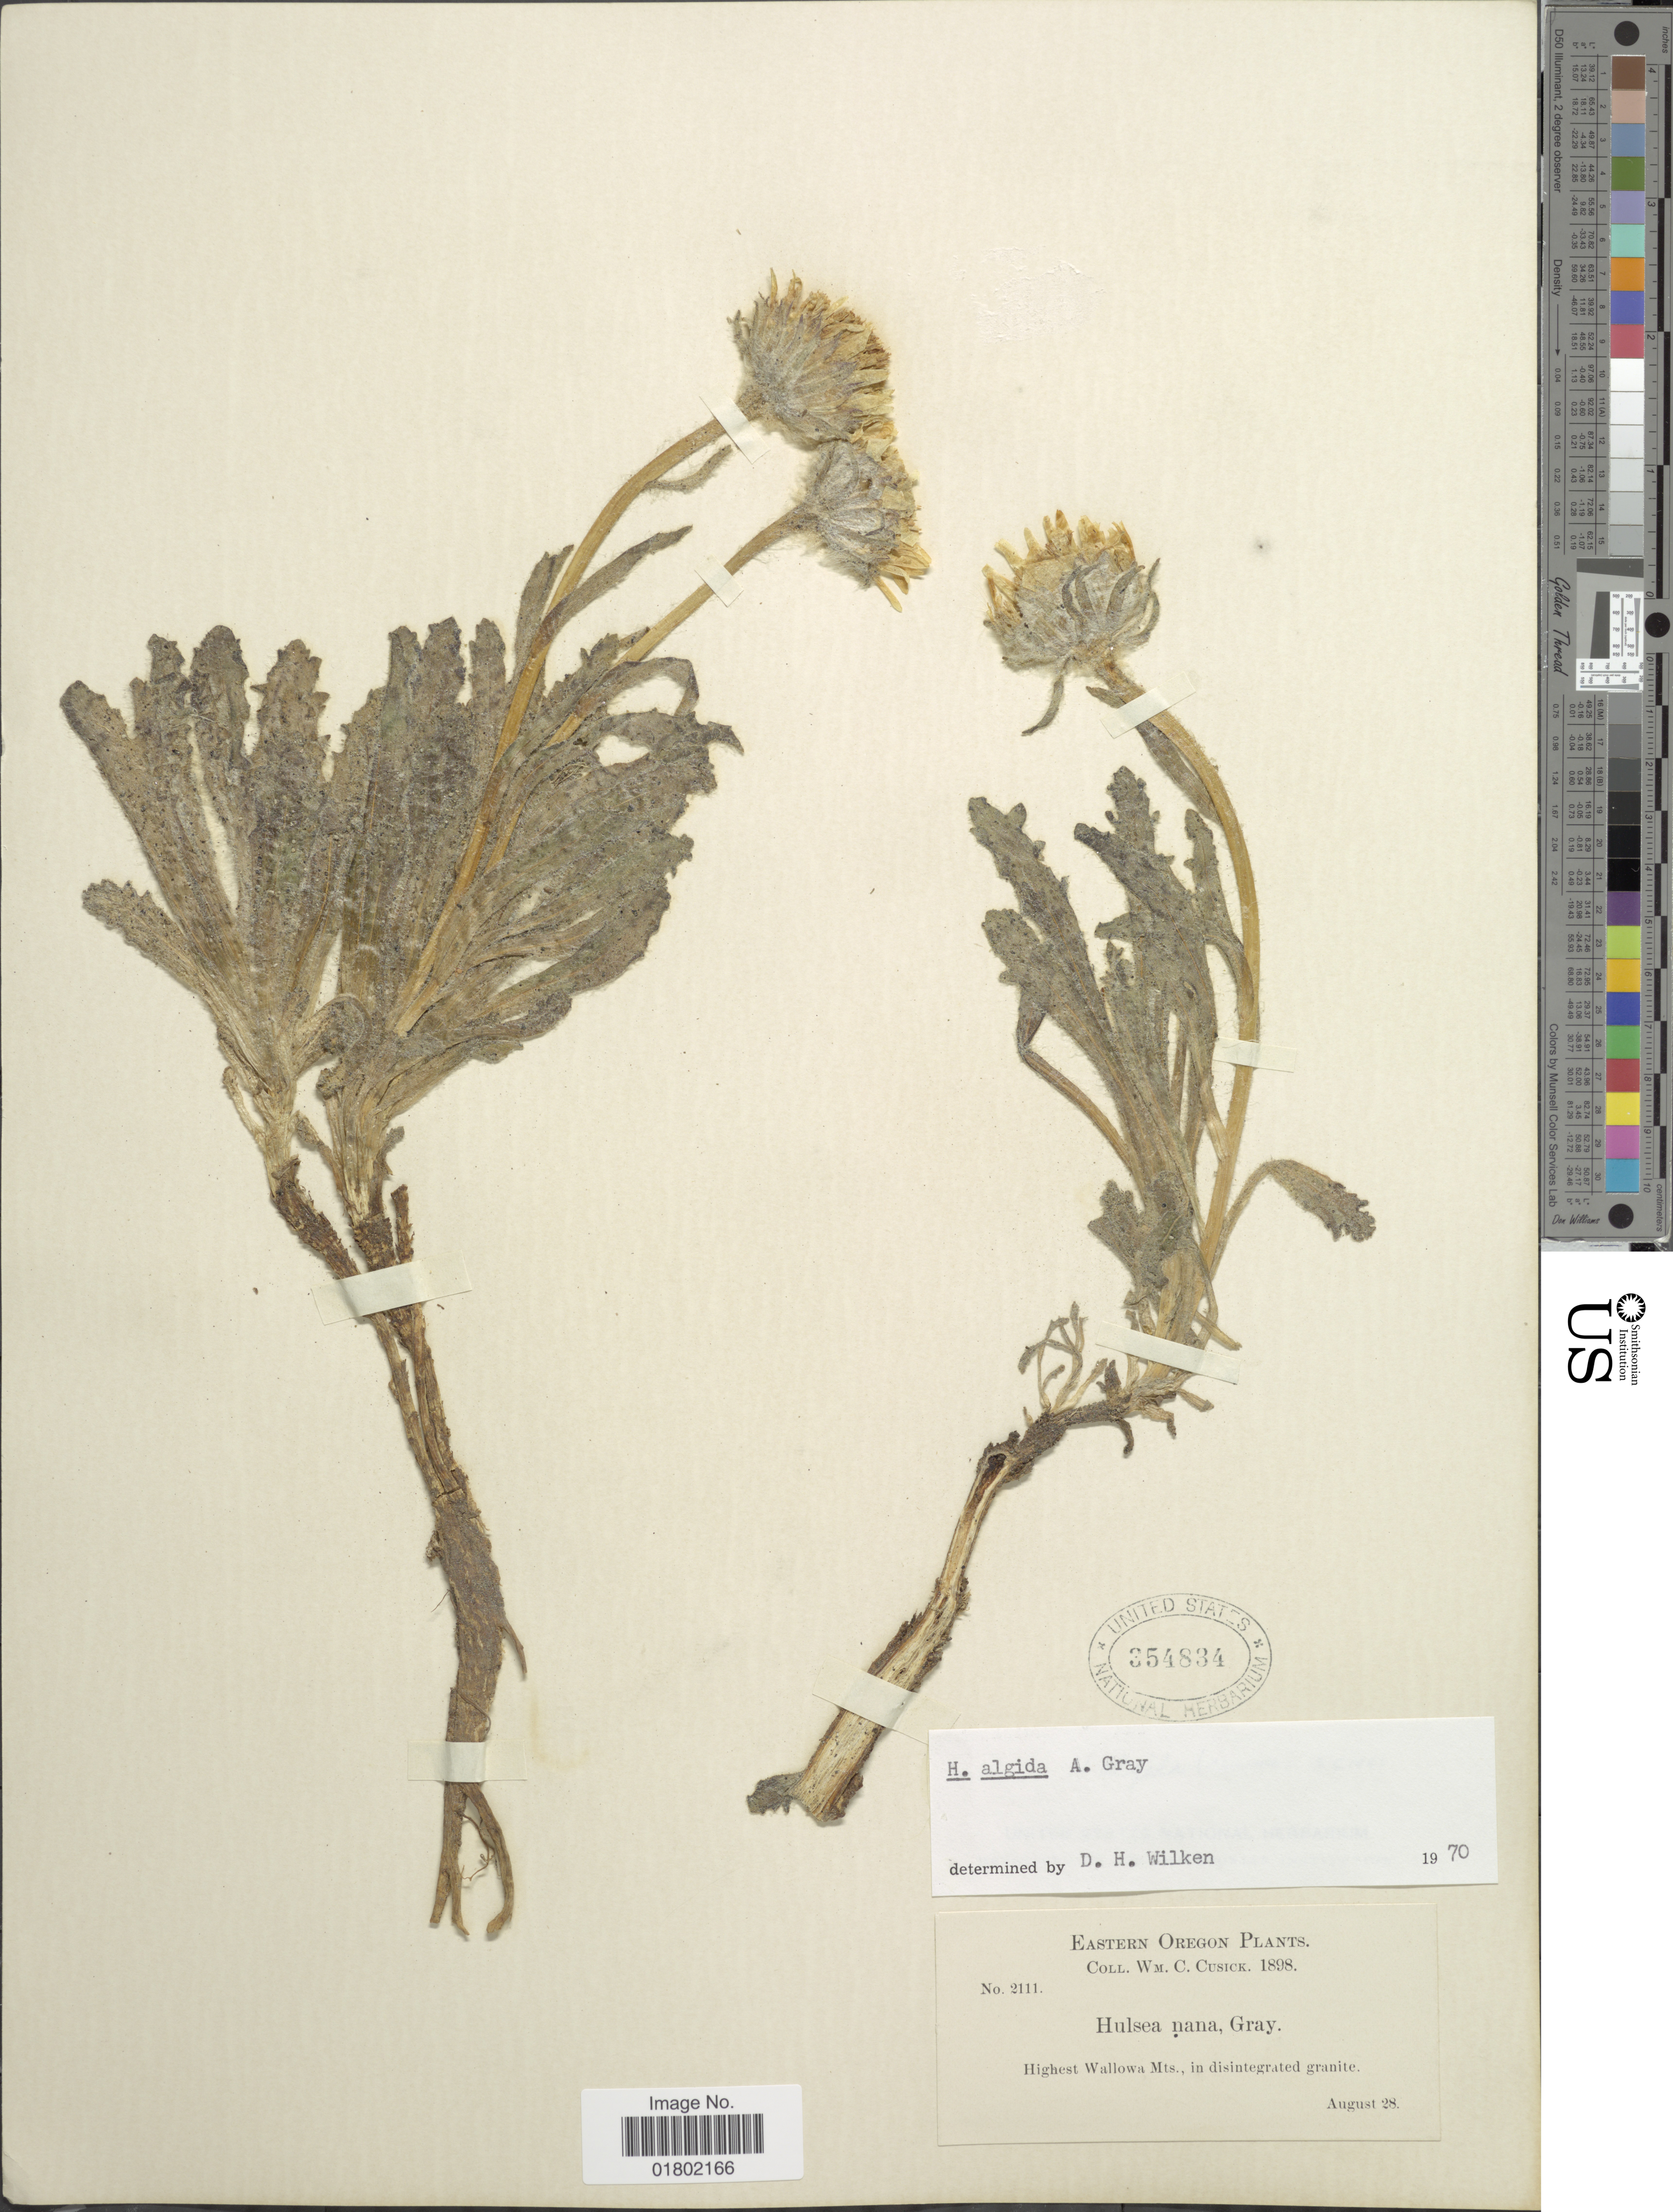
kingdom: Plantae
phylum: Tracheophyta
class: Magnoliopsida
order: Asterales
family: Asteraceae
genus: Hulsea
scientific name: Hulsea algida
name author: A. Gray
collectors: W. C. Cusick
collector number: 2111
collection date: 1898-08-28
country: United States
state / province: Oregon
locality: Eastern Oregon, Highest Wallowa Mts.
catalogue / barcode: US 354834